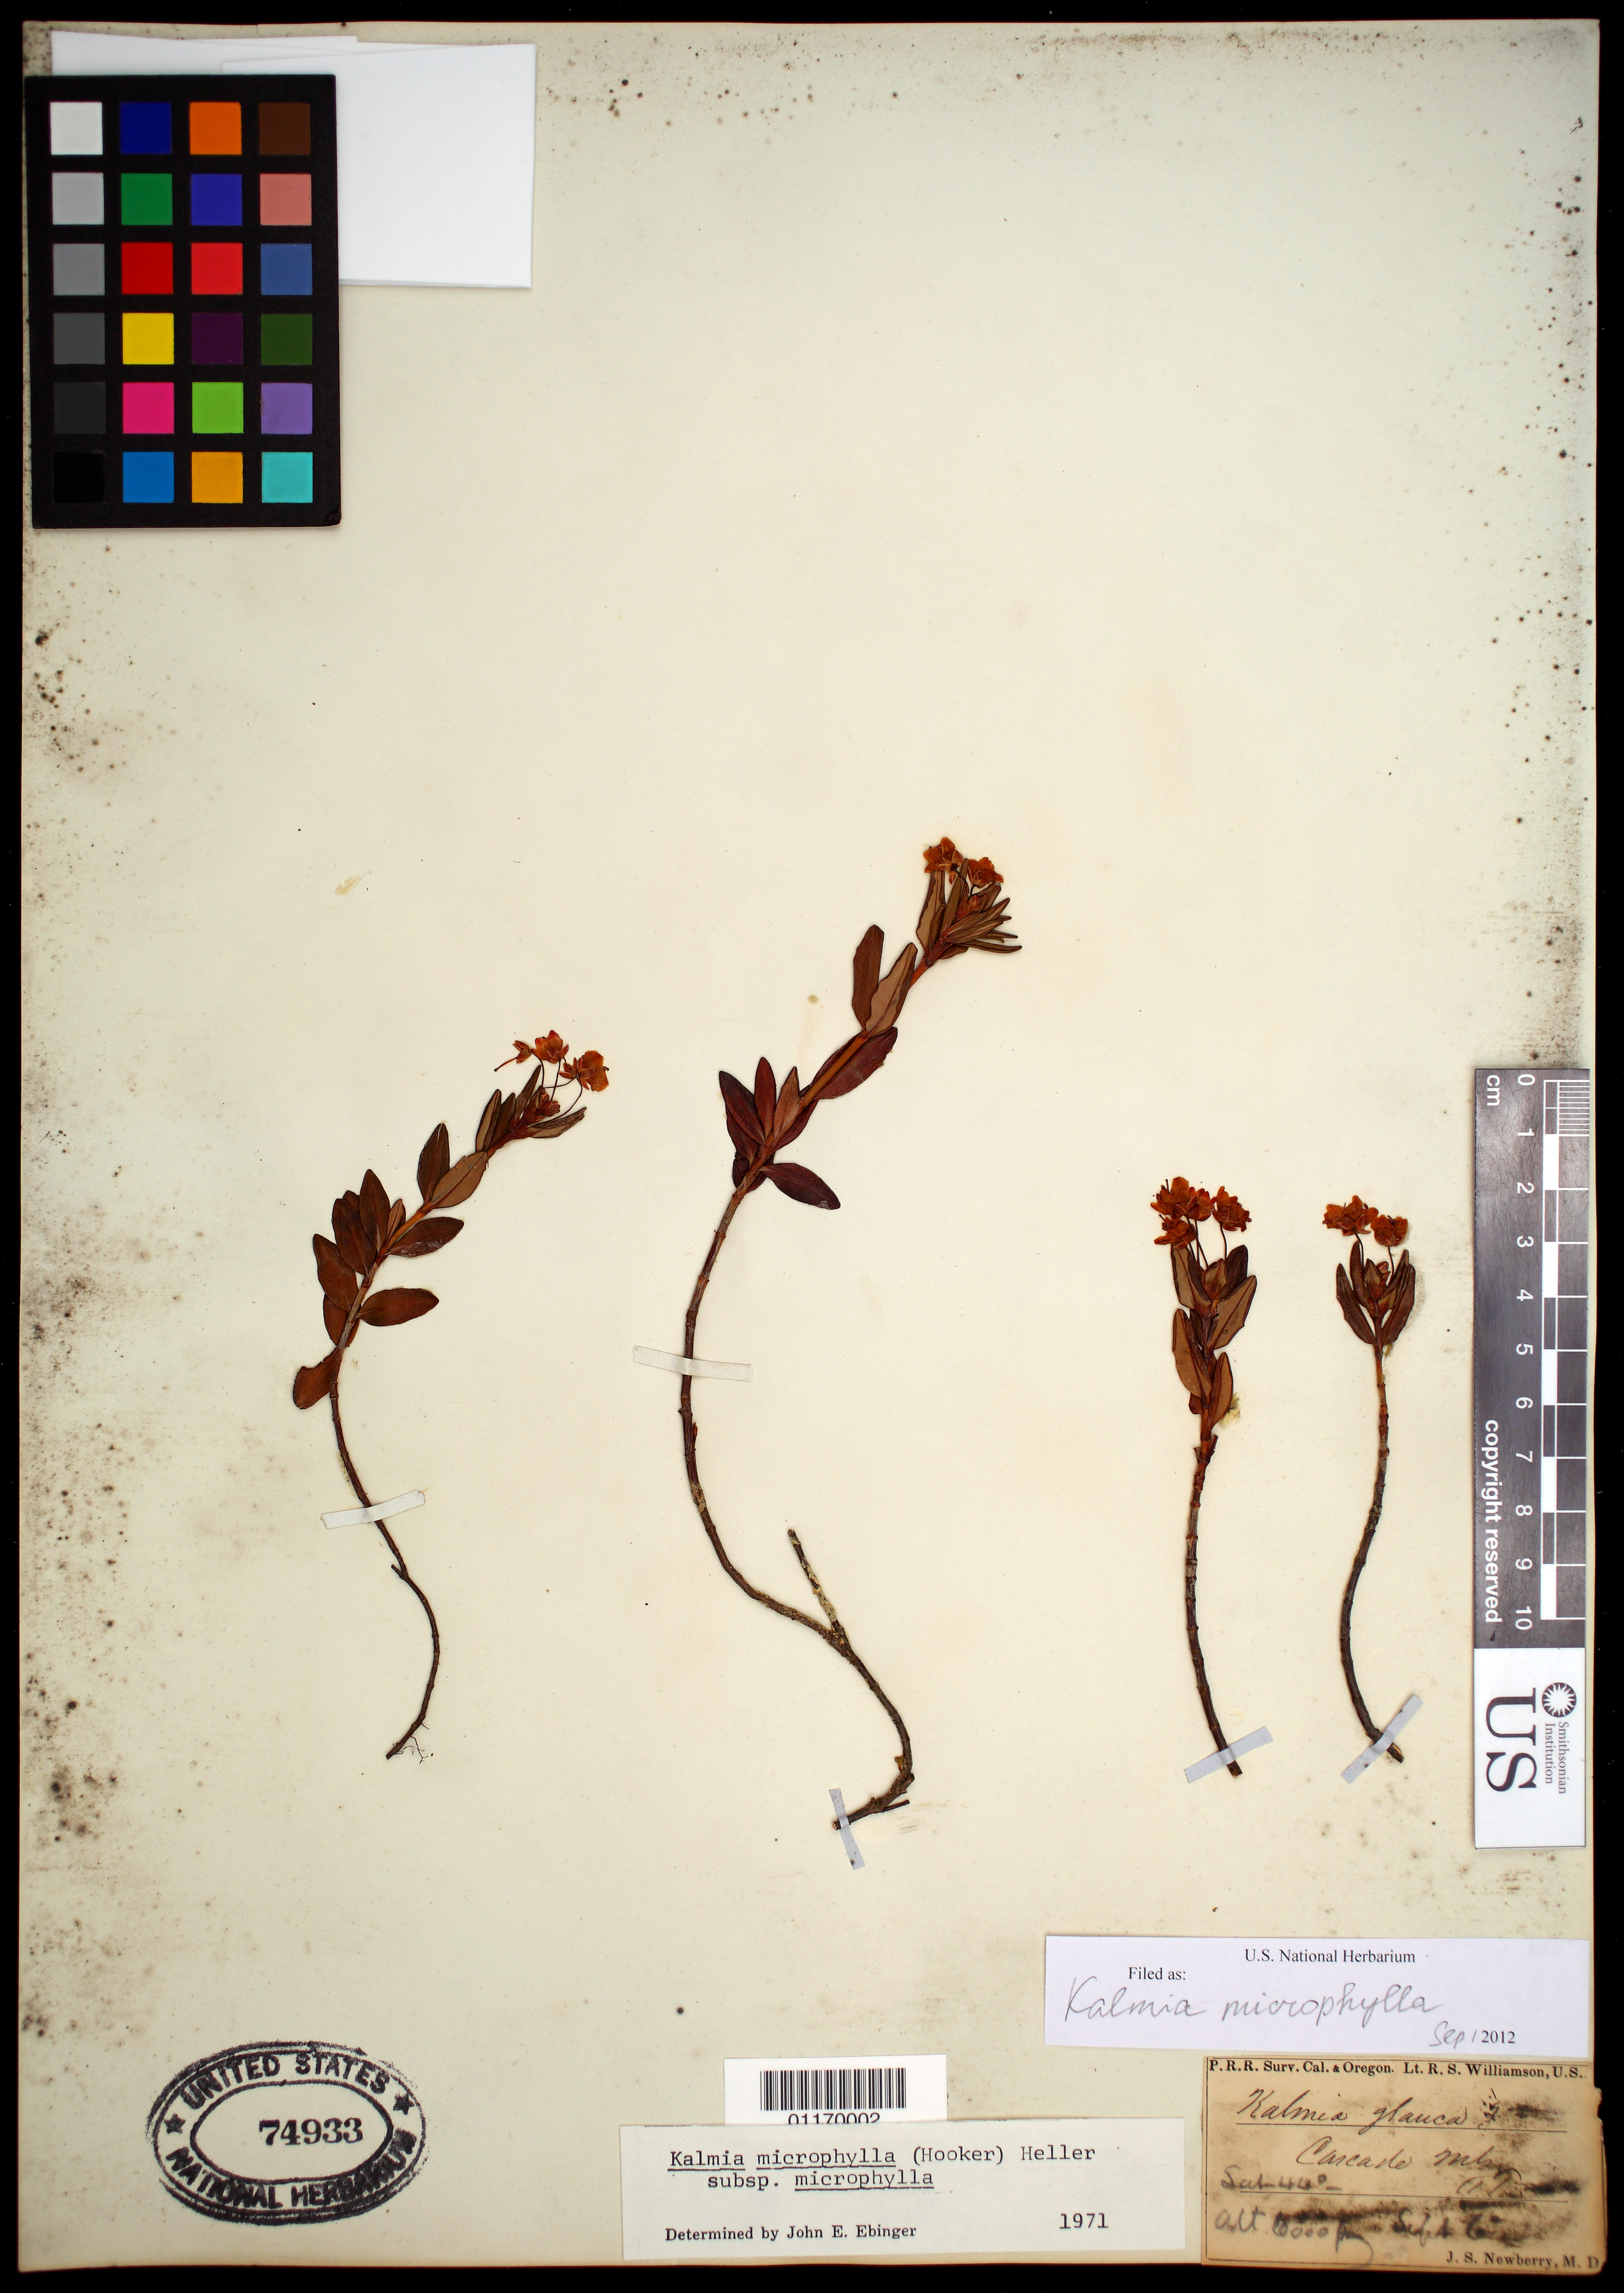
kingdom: Plantae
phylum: Tracheophyta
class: Magnoliopsida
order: Ericales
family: Ericaceae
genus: Kalmia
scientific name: Kalmia microphylla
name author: (Hook.) A. Heller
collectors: J. S. Newberry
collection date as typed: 6 Sep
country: United States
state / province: Oregon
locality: Cascade Mts.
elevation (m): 1829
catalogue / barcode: US 74933